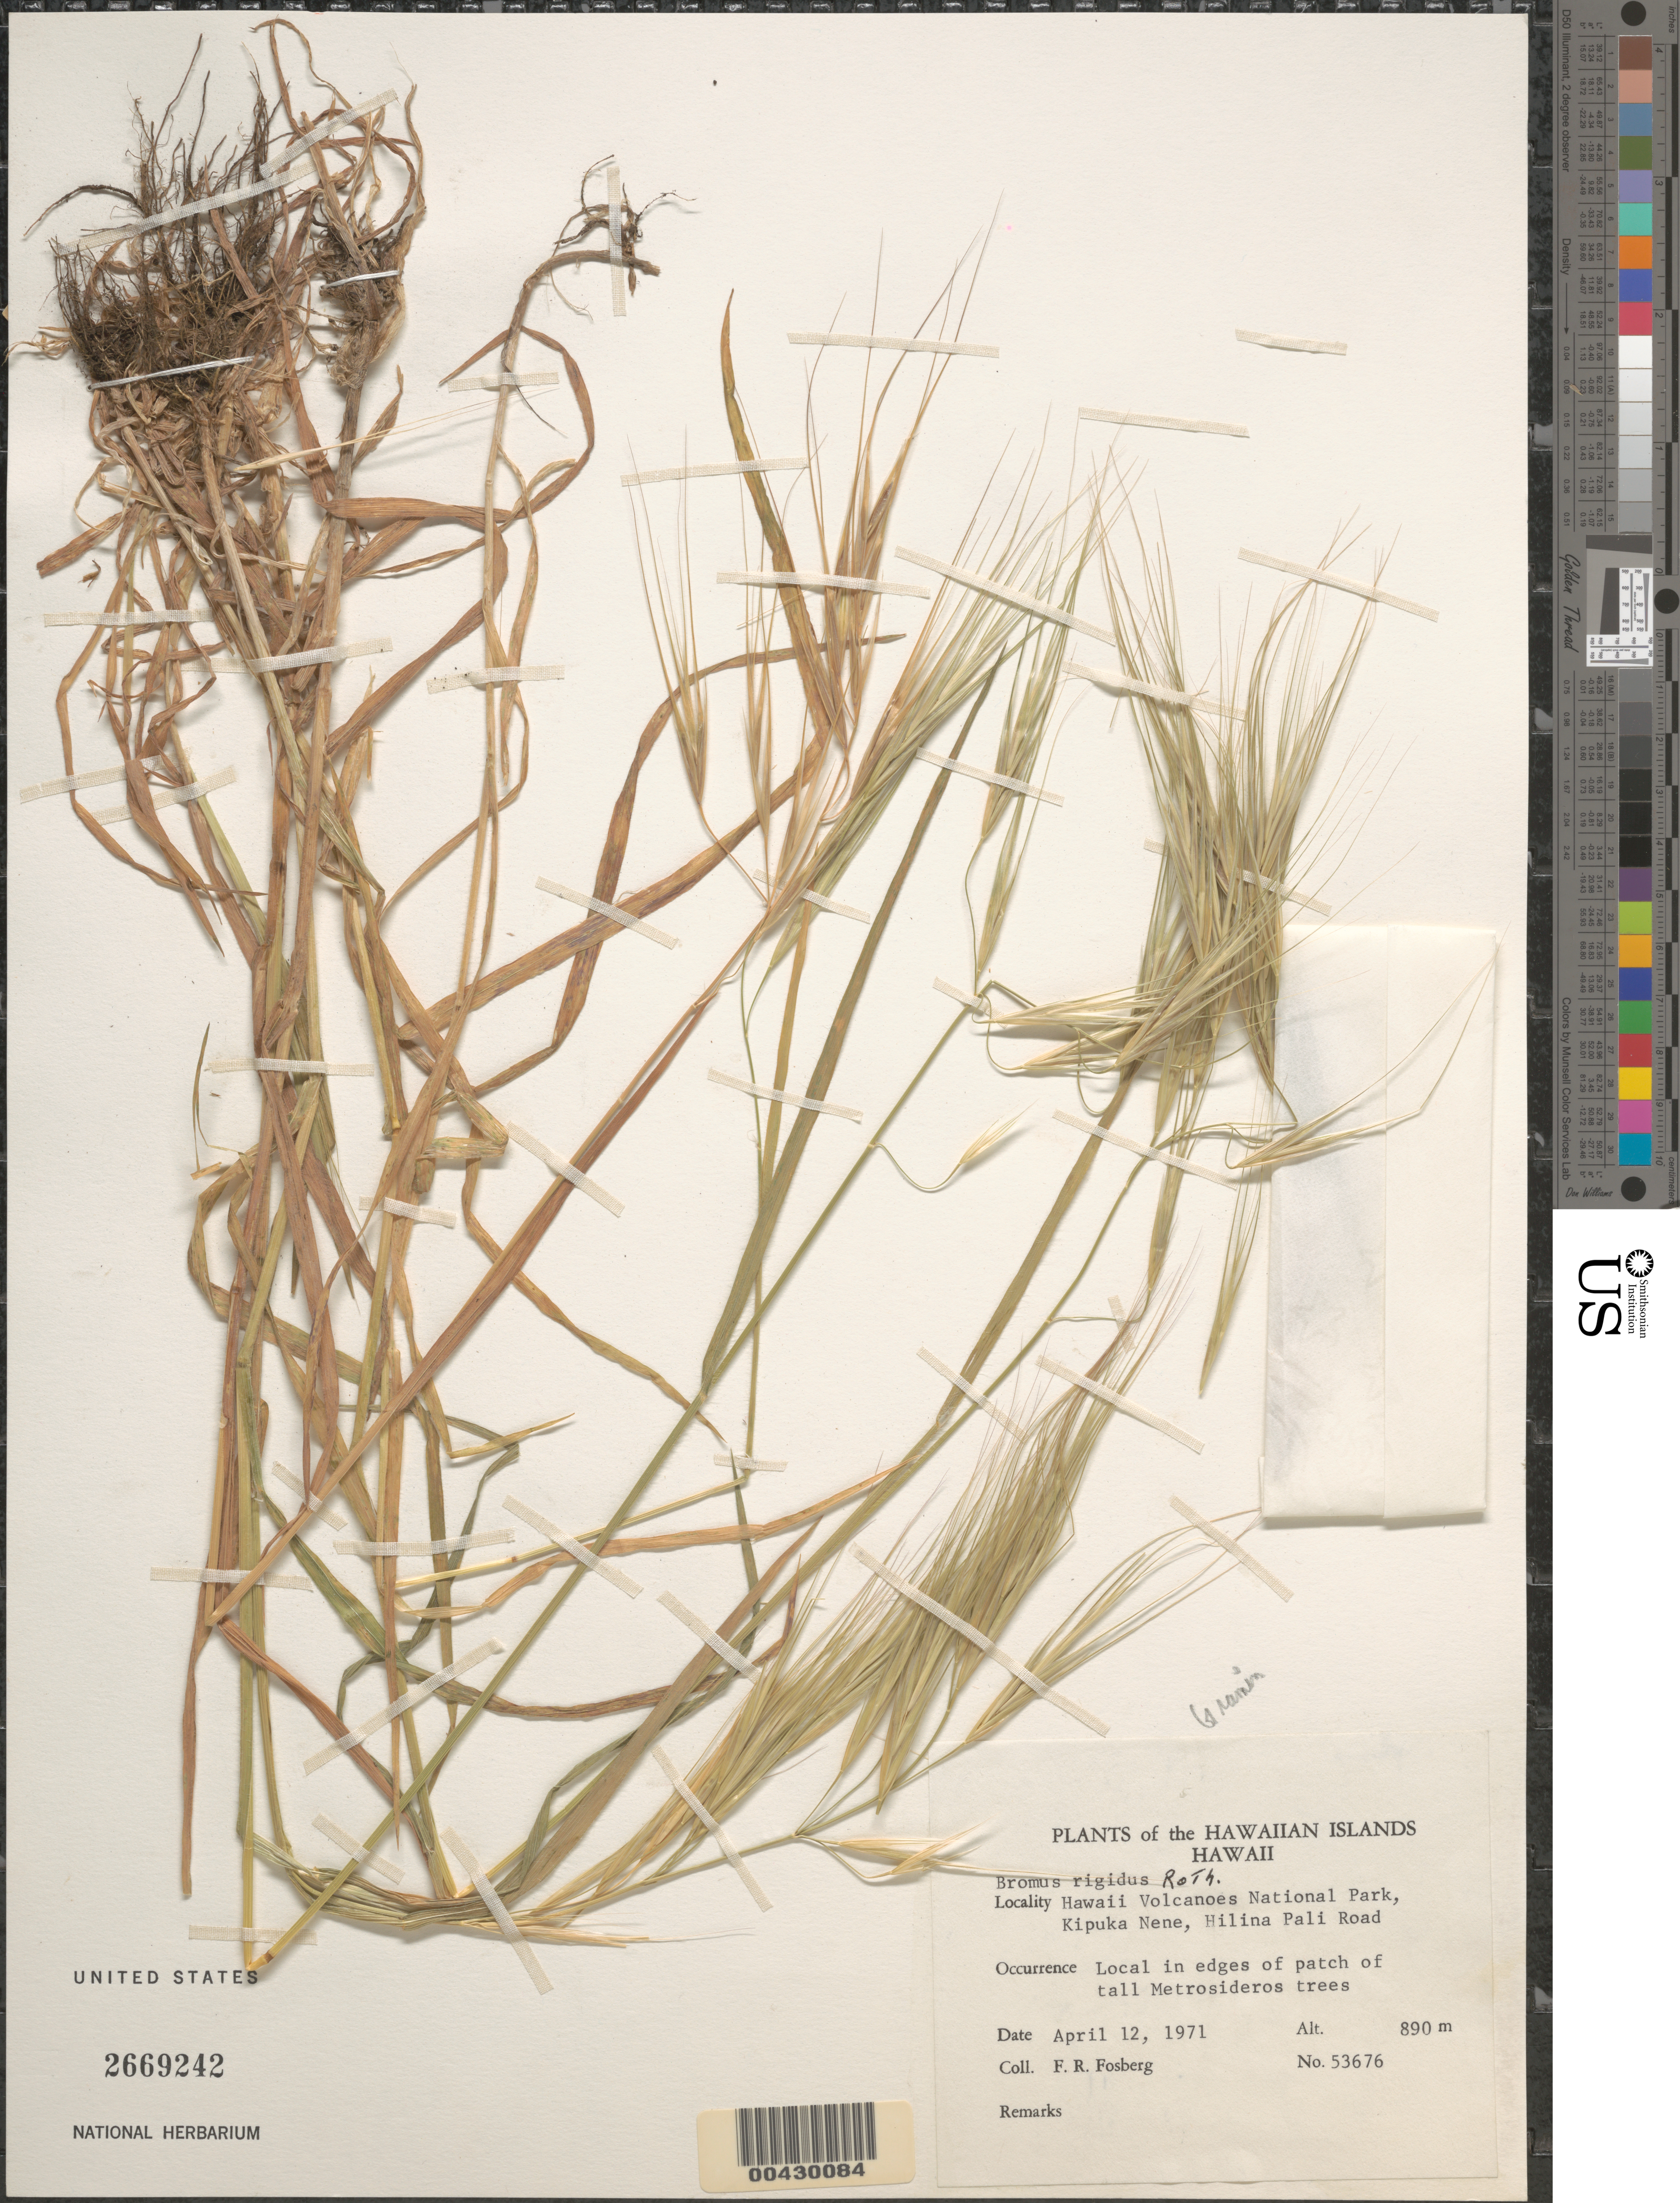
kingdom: Plantae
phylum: Tracheophyta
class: Liliopsida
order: Poales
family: Poaceae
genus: Bromus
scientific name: Bromus diandrus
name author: Roth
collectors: F. R. Fosberg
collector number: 53676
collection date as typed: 12 Apr 1971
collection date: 1971-04-12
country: United States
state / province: Hawaii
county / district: Hawaii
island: Hawaii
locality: Hawaii Volcanoes National Park, Kipuka Nene, Hilina Pali Road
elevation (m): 890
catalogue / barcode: US 2669242